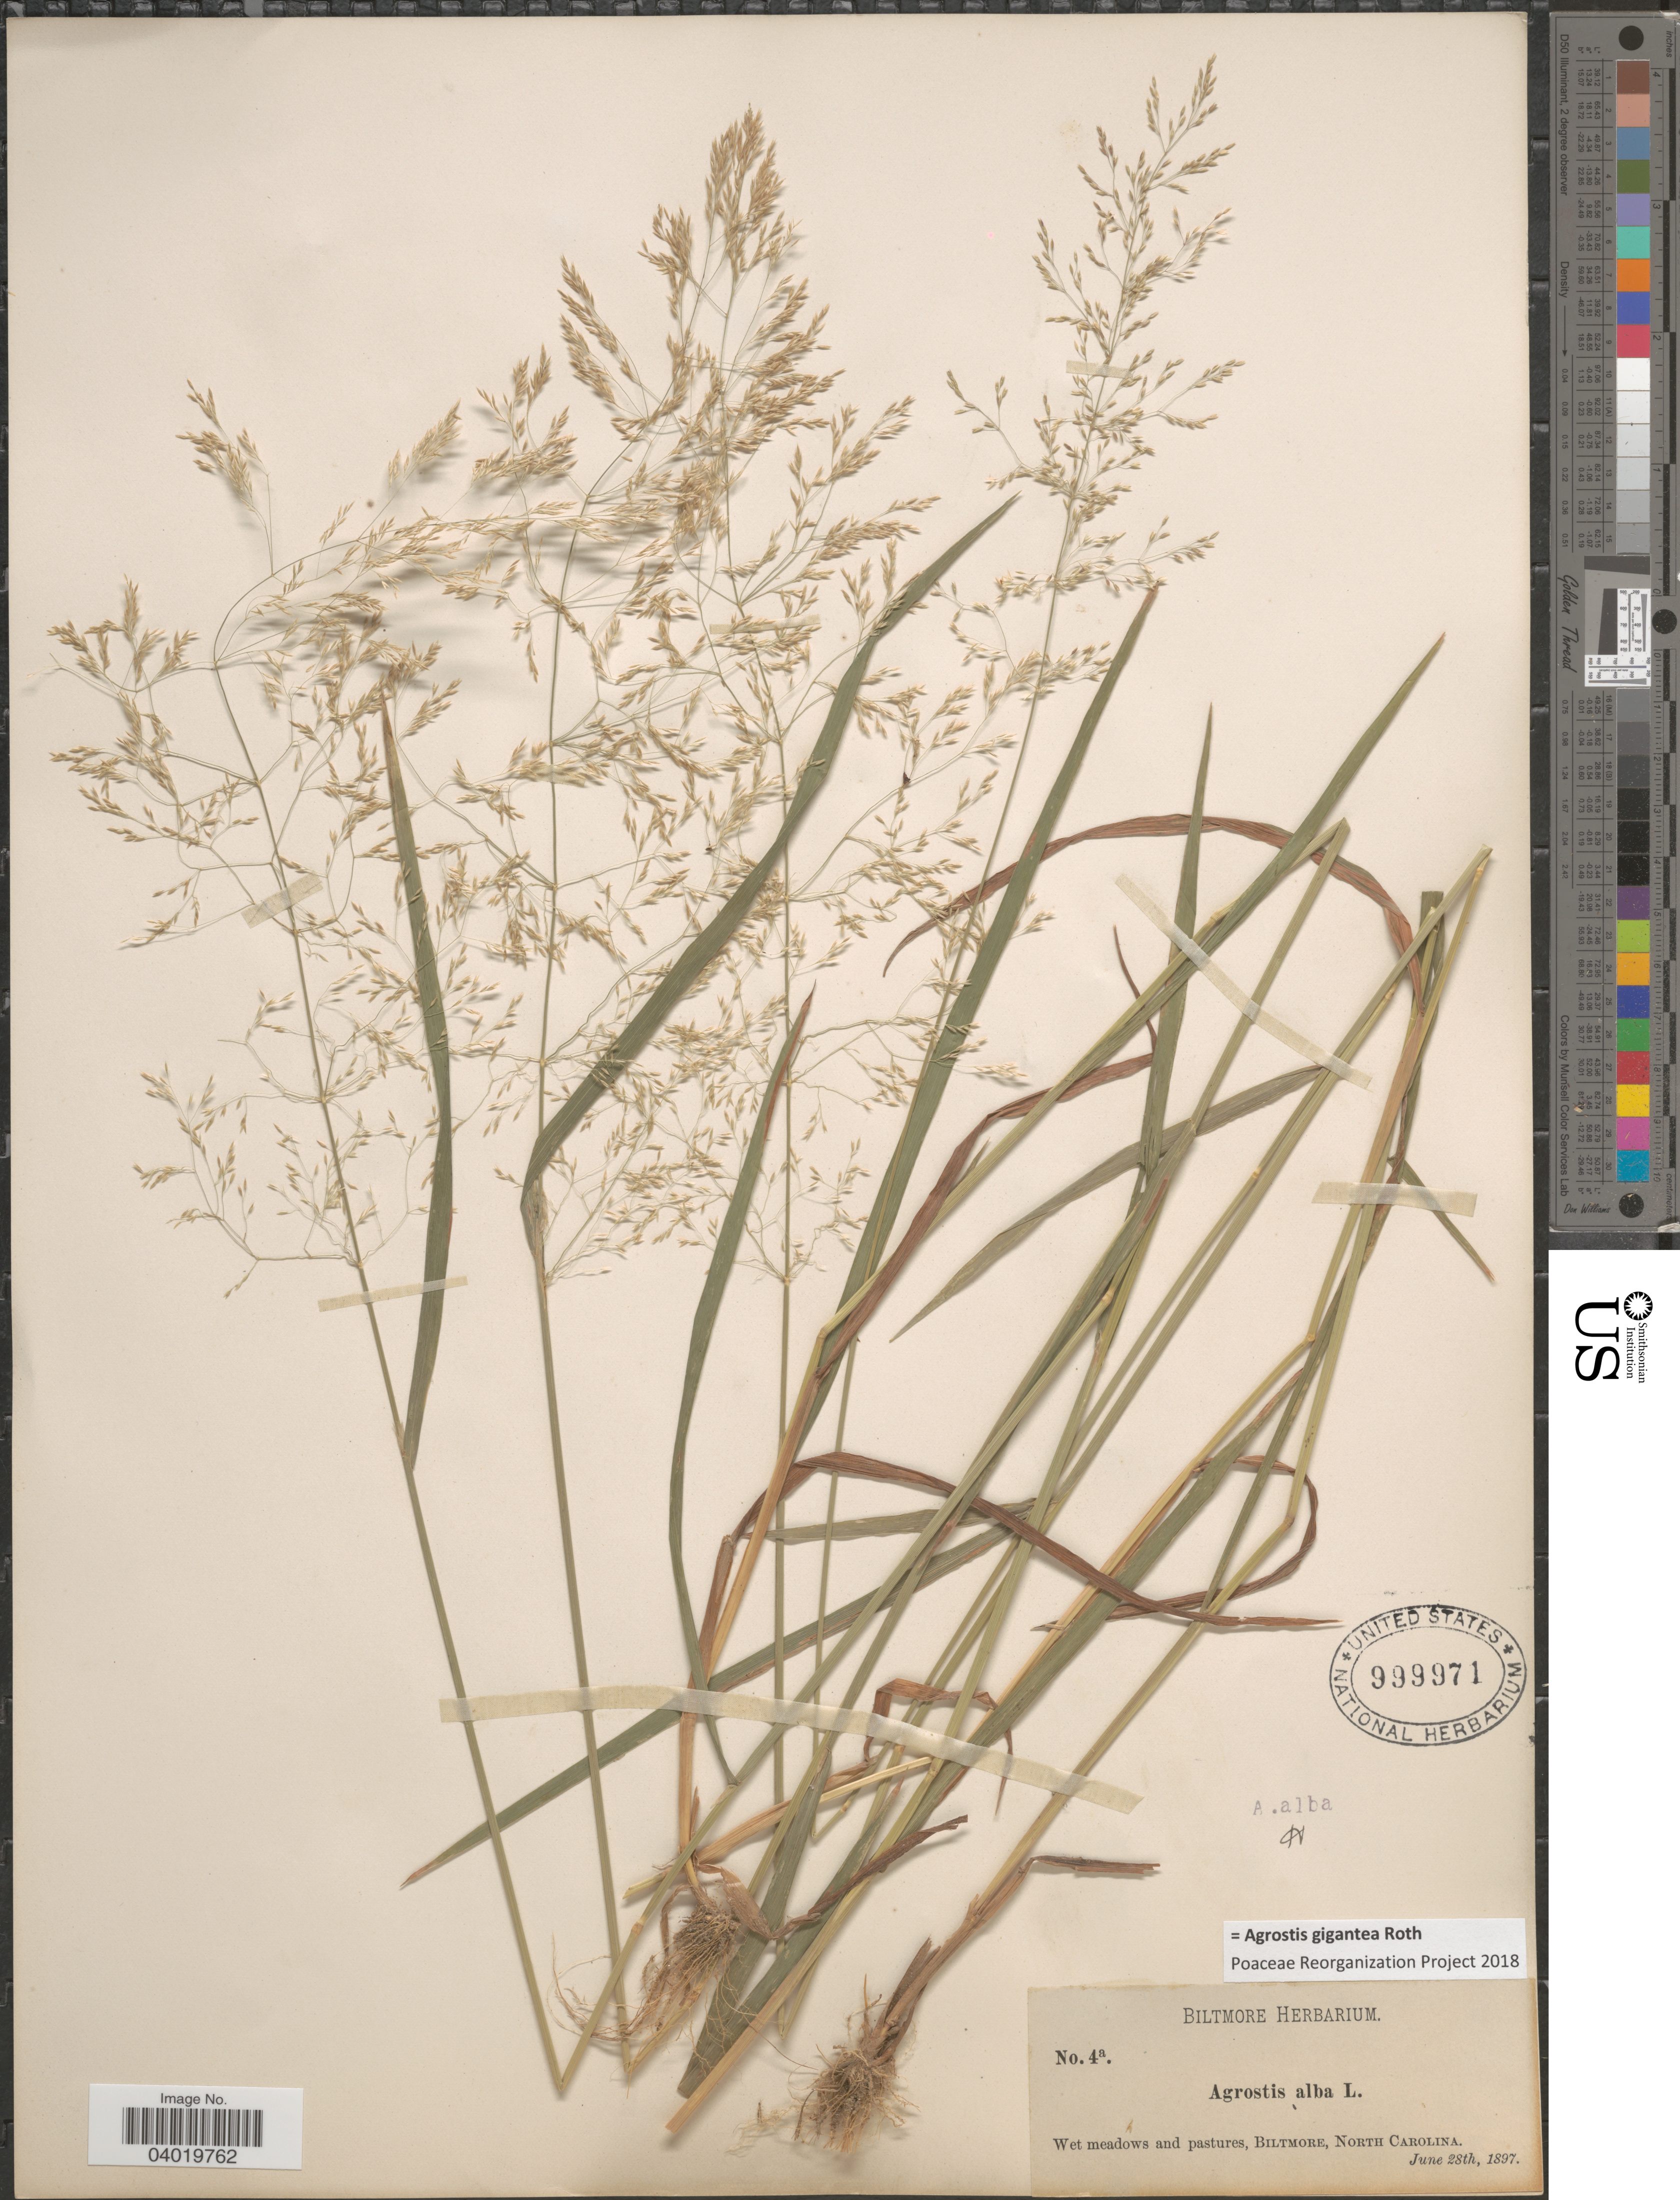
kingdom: Plantae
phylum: Tracheophyta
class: Liliopsida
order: Poales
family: Poaceae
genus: Agrostis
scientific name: Agrostis gigantea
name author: Roth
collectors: ex herb. Biltmore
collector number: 4a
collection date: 1897-06-28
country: United States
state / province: North Carolina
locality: Biltmore.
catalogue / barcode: US 999971